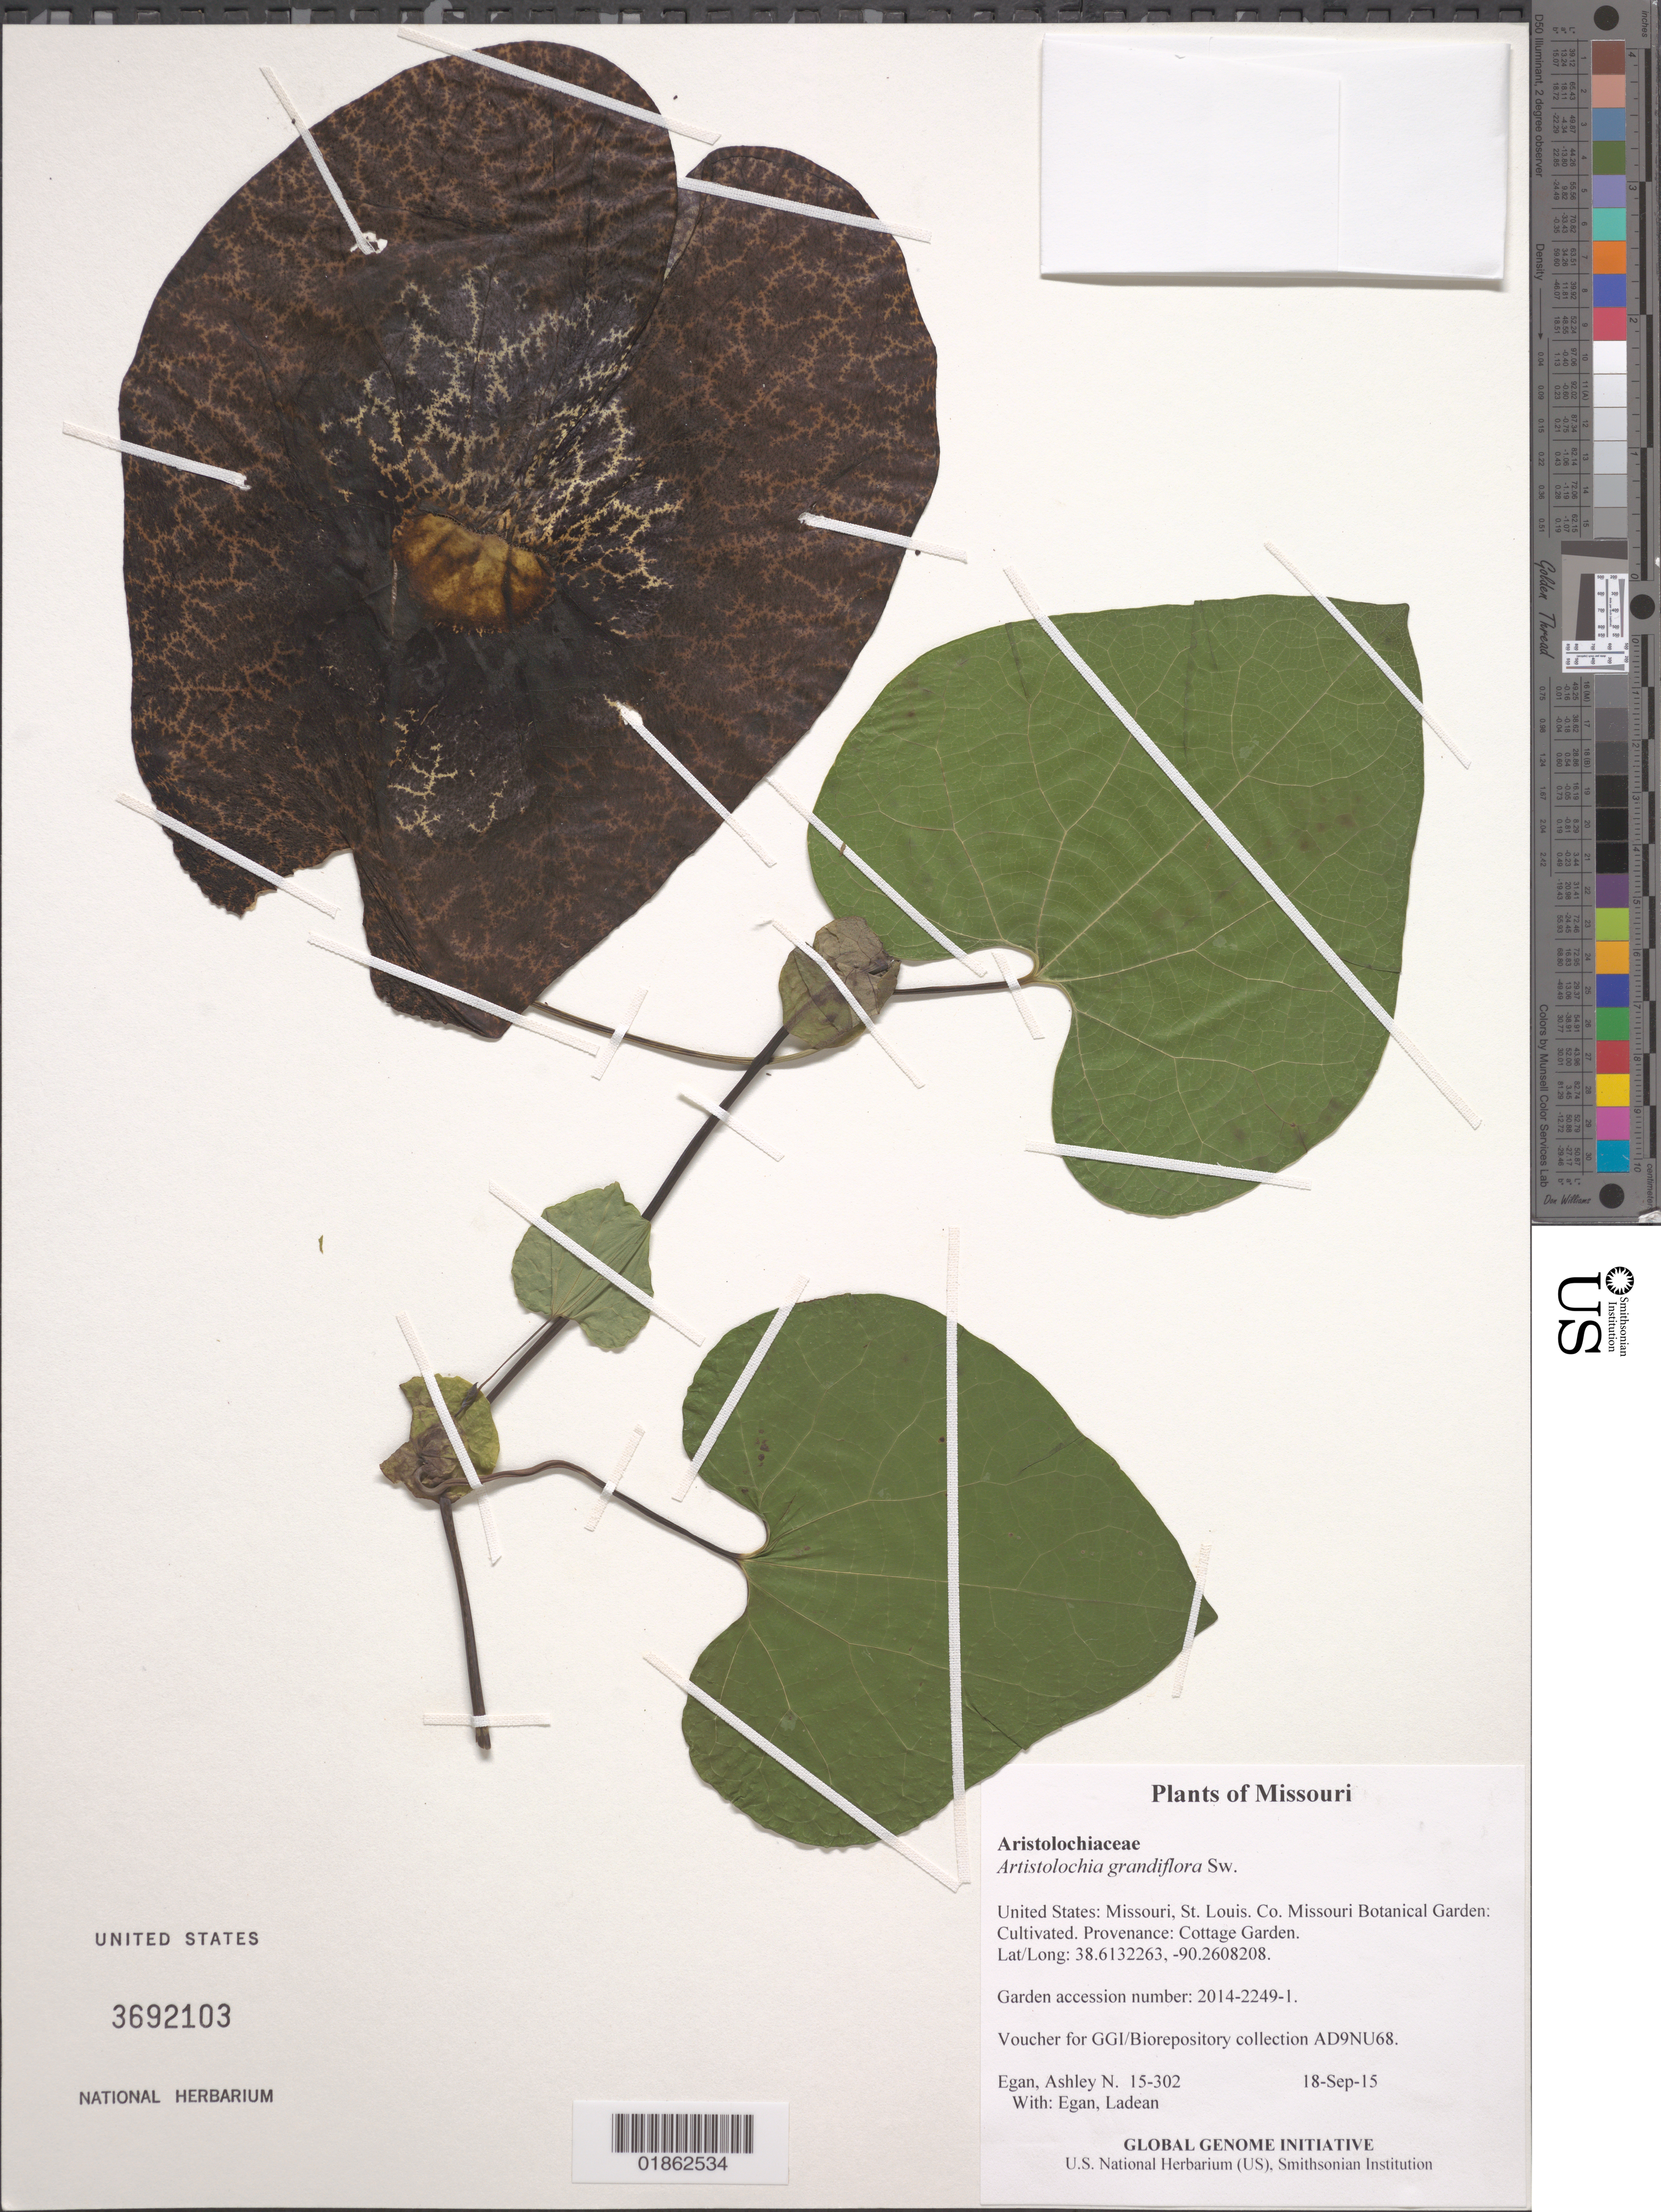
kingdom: Plantae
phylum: Tracheophyta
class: Magnoliopsida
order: Piperales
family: Aristolochiaceae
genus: Aristolochia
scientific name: Aristolochia grandiflora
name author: Sw.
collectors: A. N. Egan & L. Egan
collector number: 15-302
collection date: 2015-09-18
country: United States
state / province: Missouri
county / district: St. Louis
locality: Missouri Botanical Garden: Cultivated. Provenance: Cottage Garden.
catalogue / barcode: US 3692103